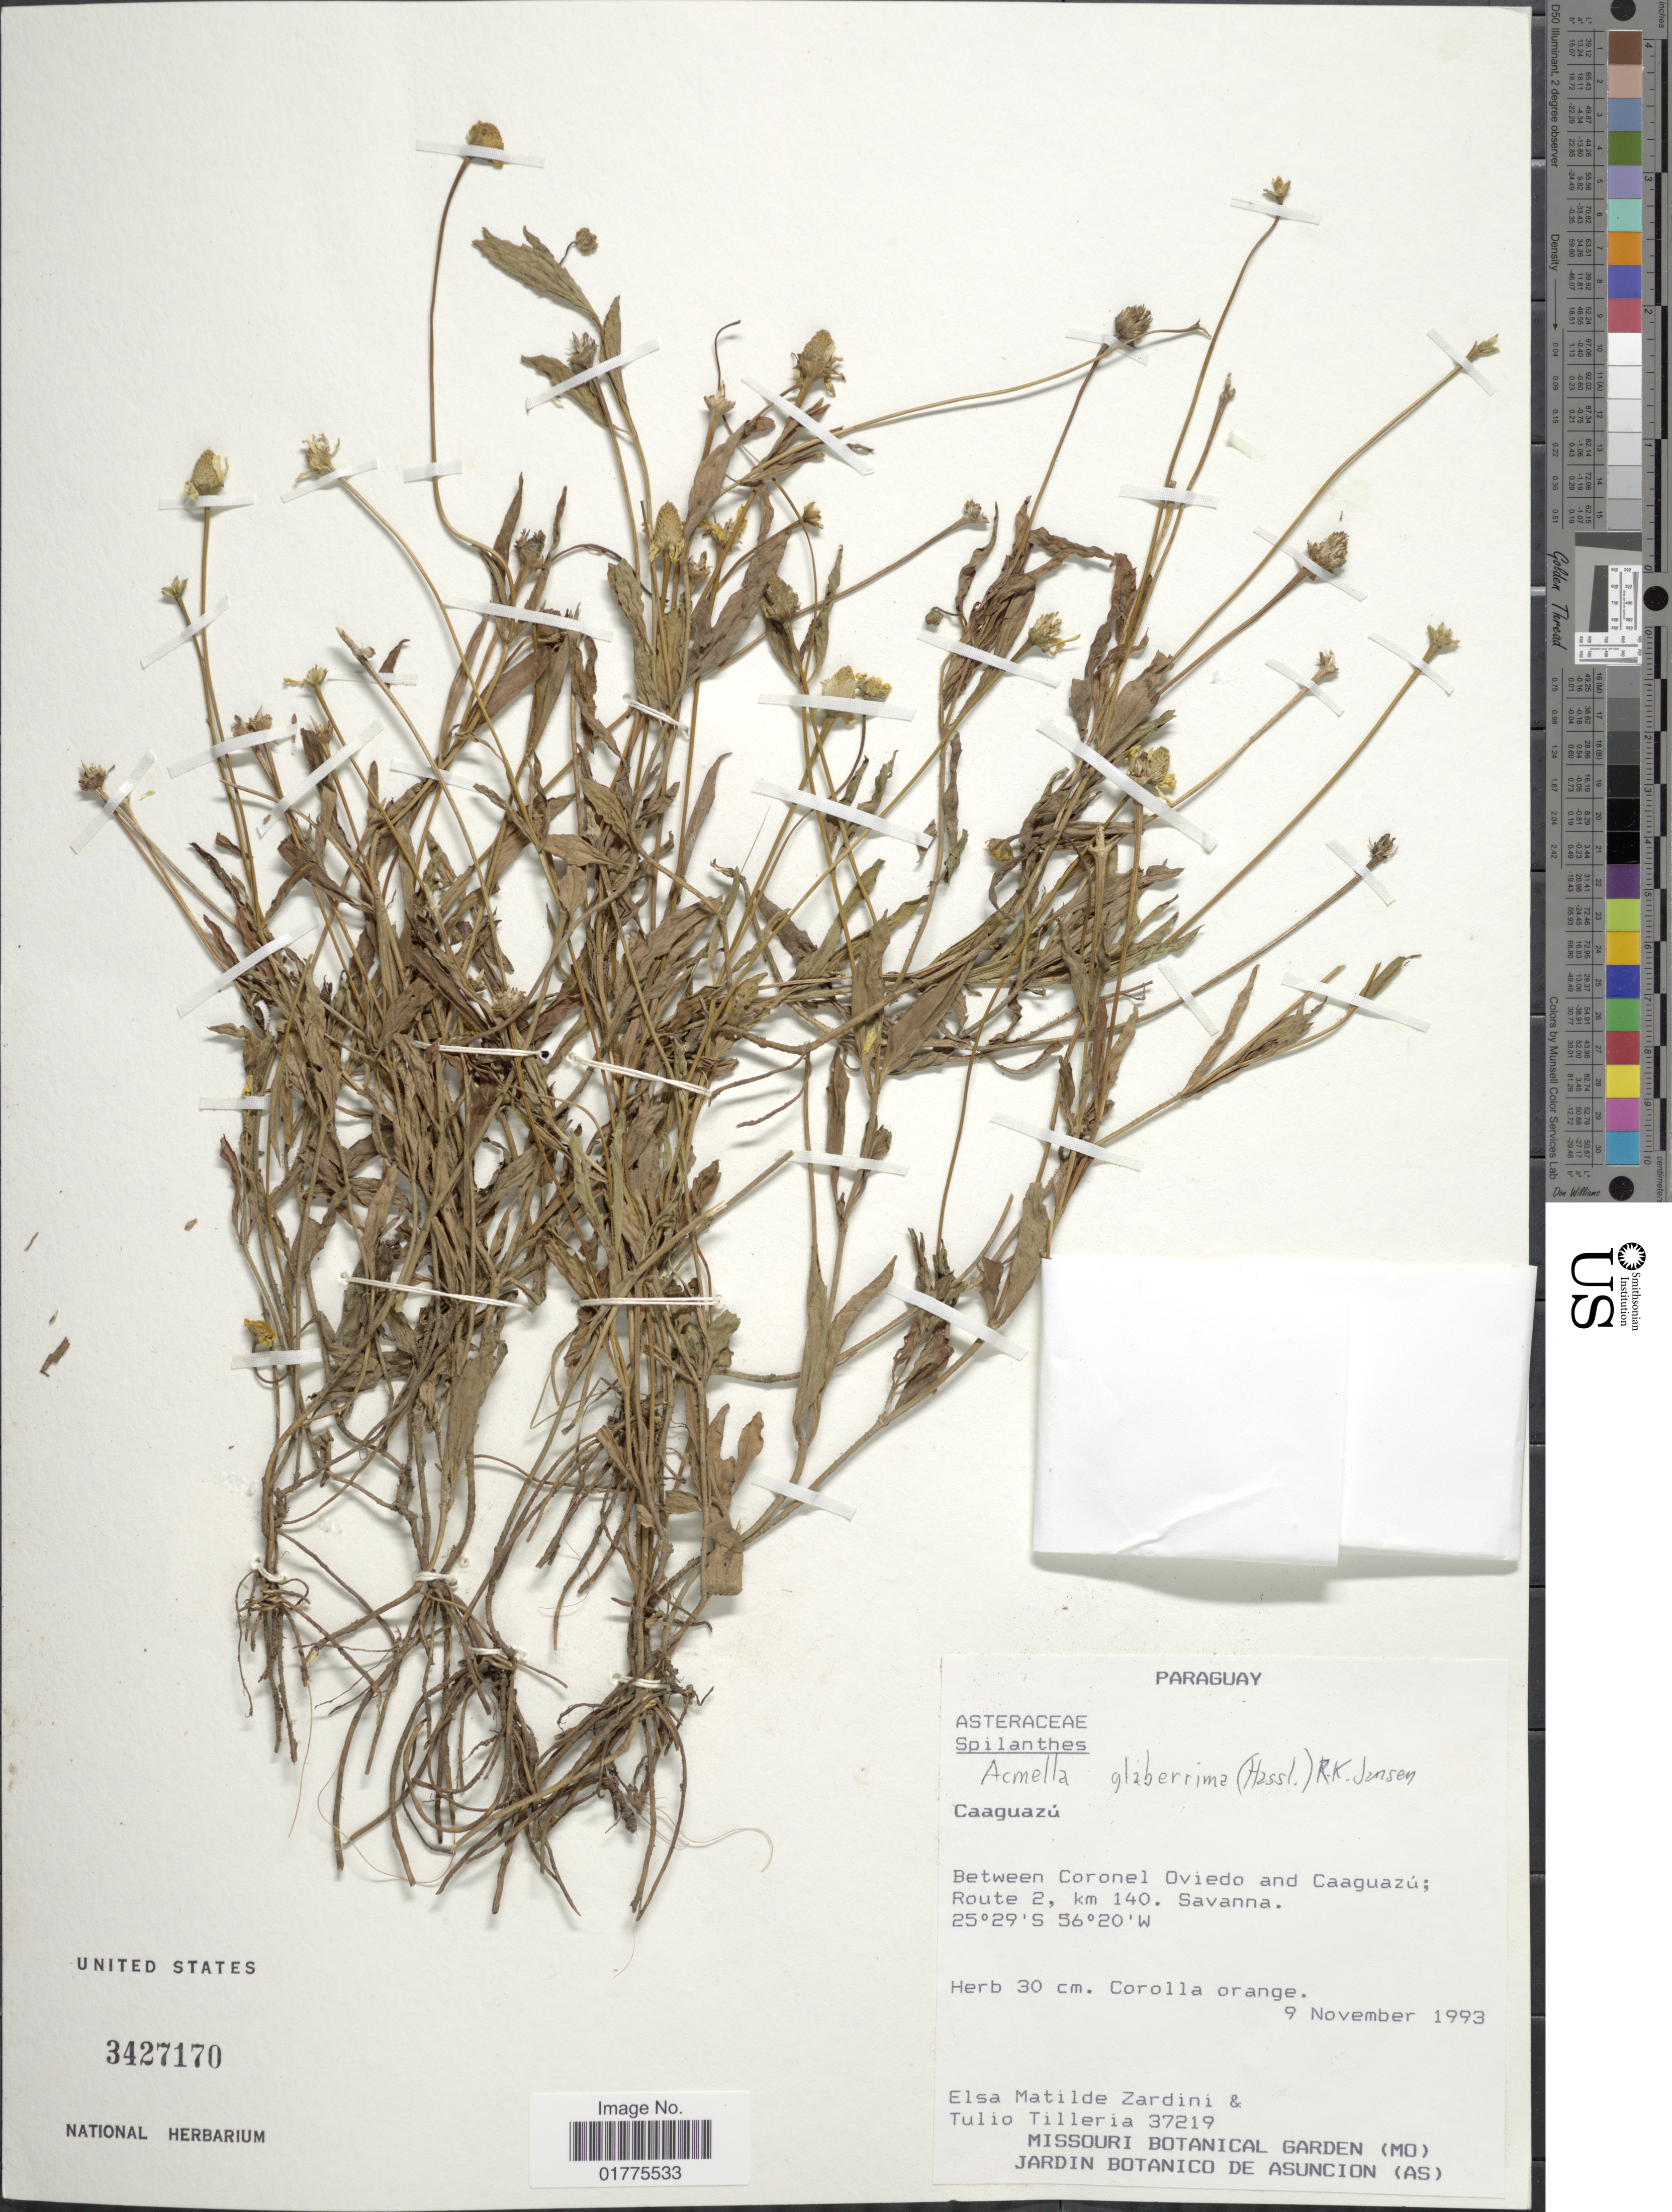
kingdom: Plantae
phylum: Tracheophyta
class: Magnoliopsida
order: Asterales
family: Asteraceae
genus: Acmella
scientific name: Acmella glaberrima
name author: (Hassl.) R.K. Jansen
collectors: E. M. Zardini & T. Tilleria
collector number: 37219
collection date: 1993-11-09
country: Paraguay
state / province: Caaguazu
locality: Between Coronel Oviedo and Caaguazu, Route 2, km 140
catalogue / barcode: US 3427170